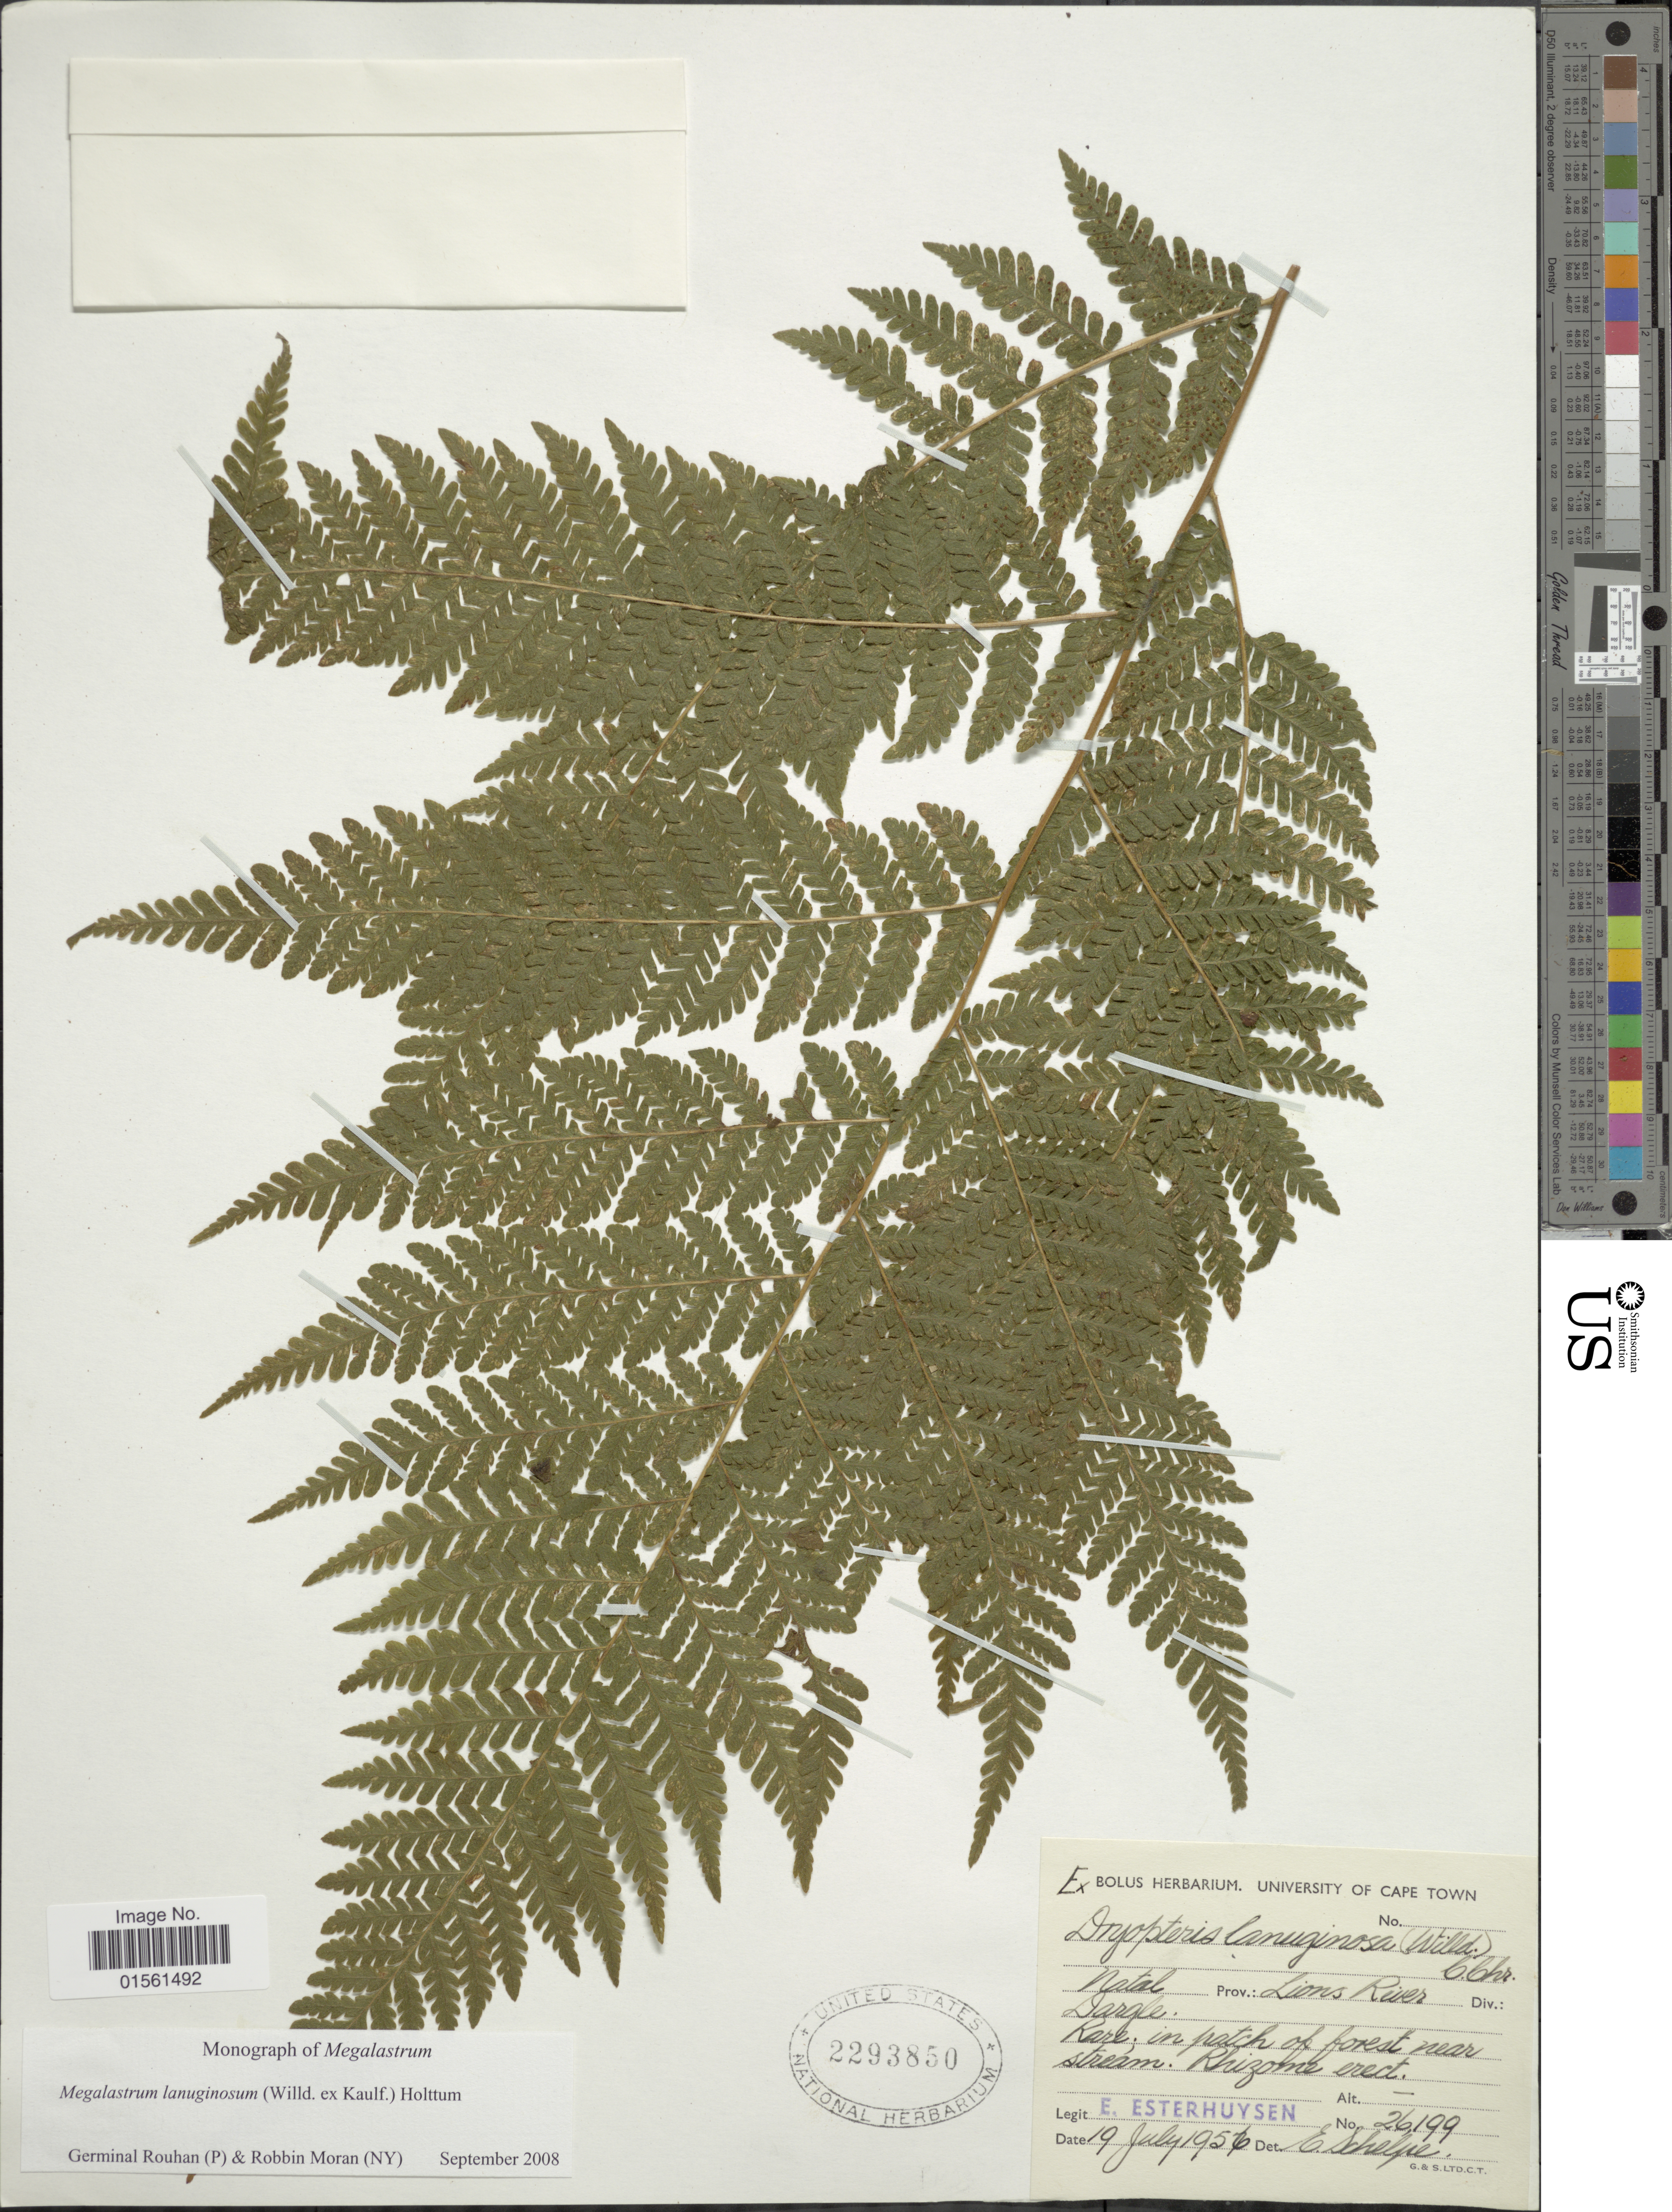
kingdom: Plantae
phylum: Tracheophyta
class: Polypodiopsida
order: Polypodiales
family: Dryopteridaceae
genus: Megalastrum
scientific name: Megalastrum lanuginosum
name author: (Kaulf.) Holttum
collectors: E. E. Esterhuysen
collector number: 26199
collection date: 1956-07-19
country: South Africa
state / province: KwaZulu-Natal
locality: Natal, Prov.: Lions River, Rare in patch of forest near stream. Rhizome erect.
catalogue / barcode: US 2293850